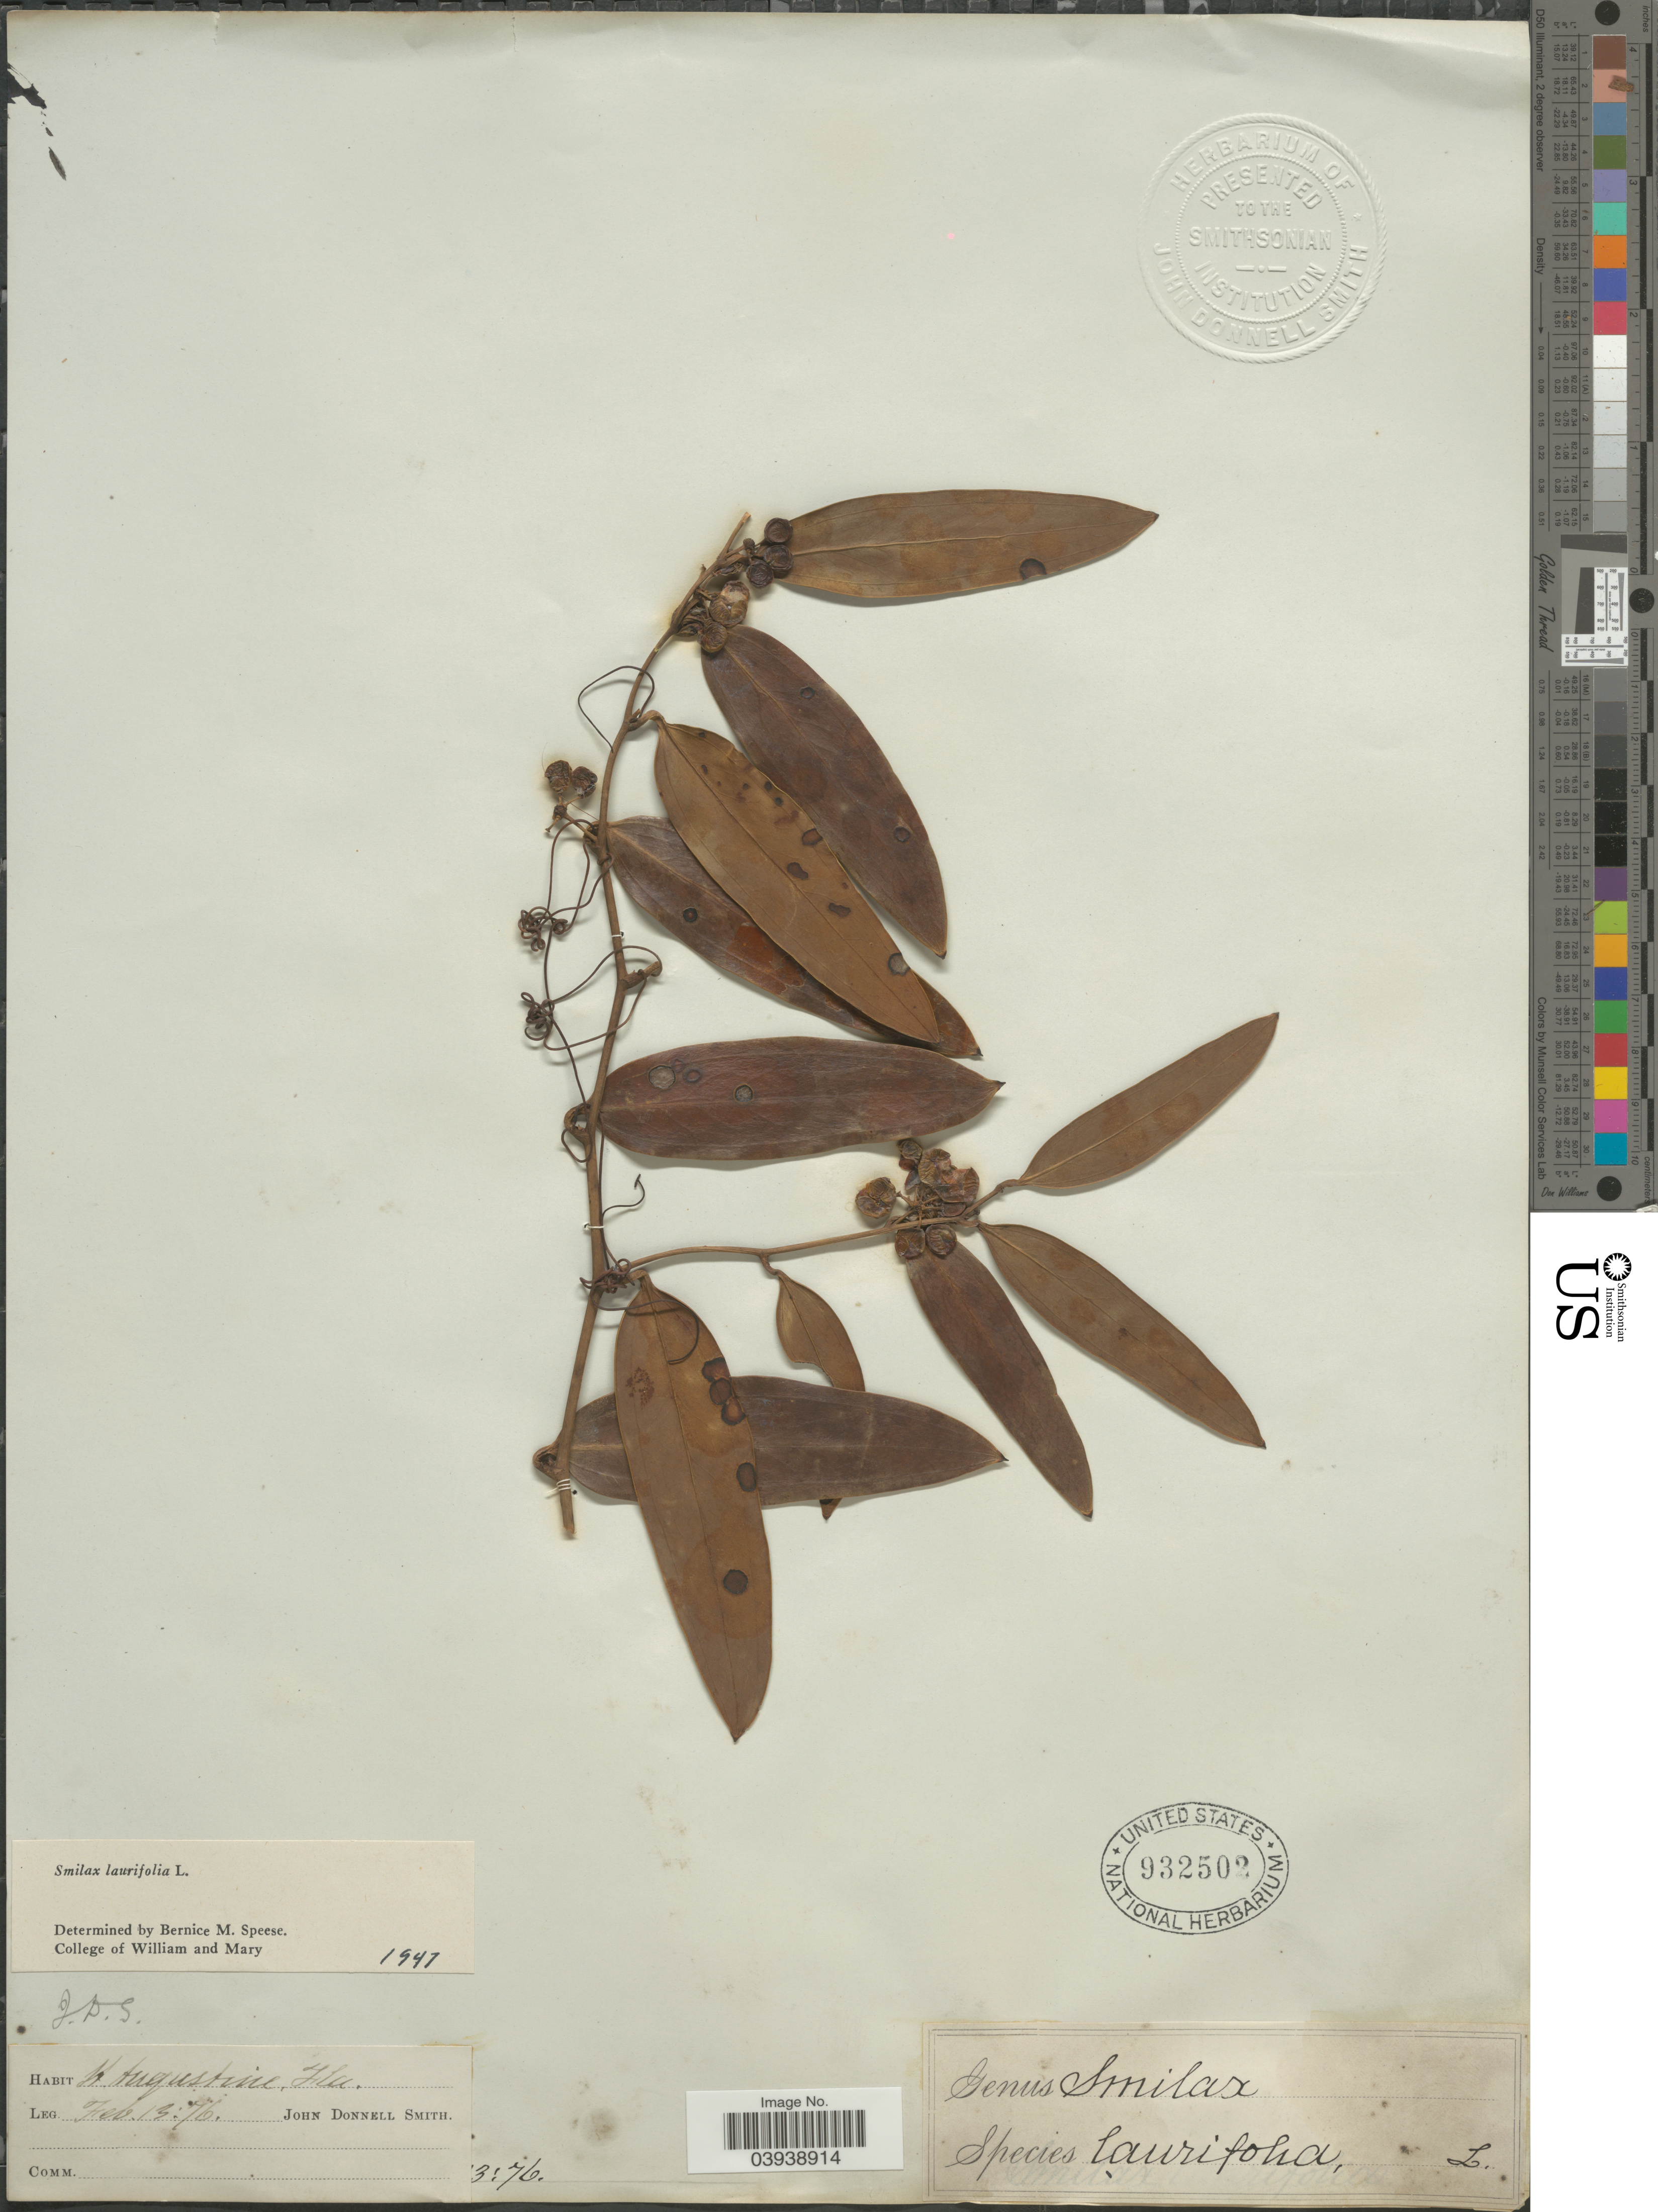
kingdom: Plantae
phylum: Tracheophyta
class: Liliopsida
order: Liliales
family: Smilacaceae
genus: Smilax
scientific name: Smilax laurifolia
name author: L.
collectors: J. Donnell Smith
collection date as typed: Transcribed d/m/y: 13/2/76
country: United States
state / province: Florida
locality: St. Augustine.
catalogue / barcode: US 932502